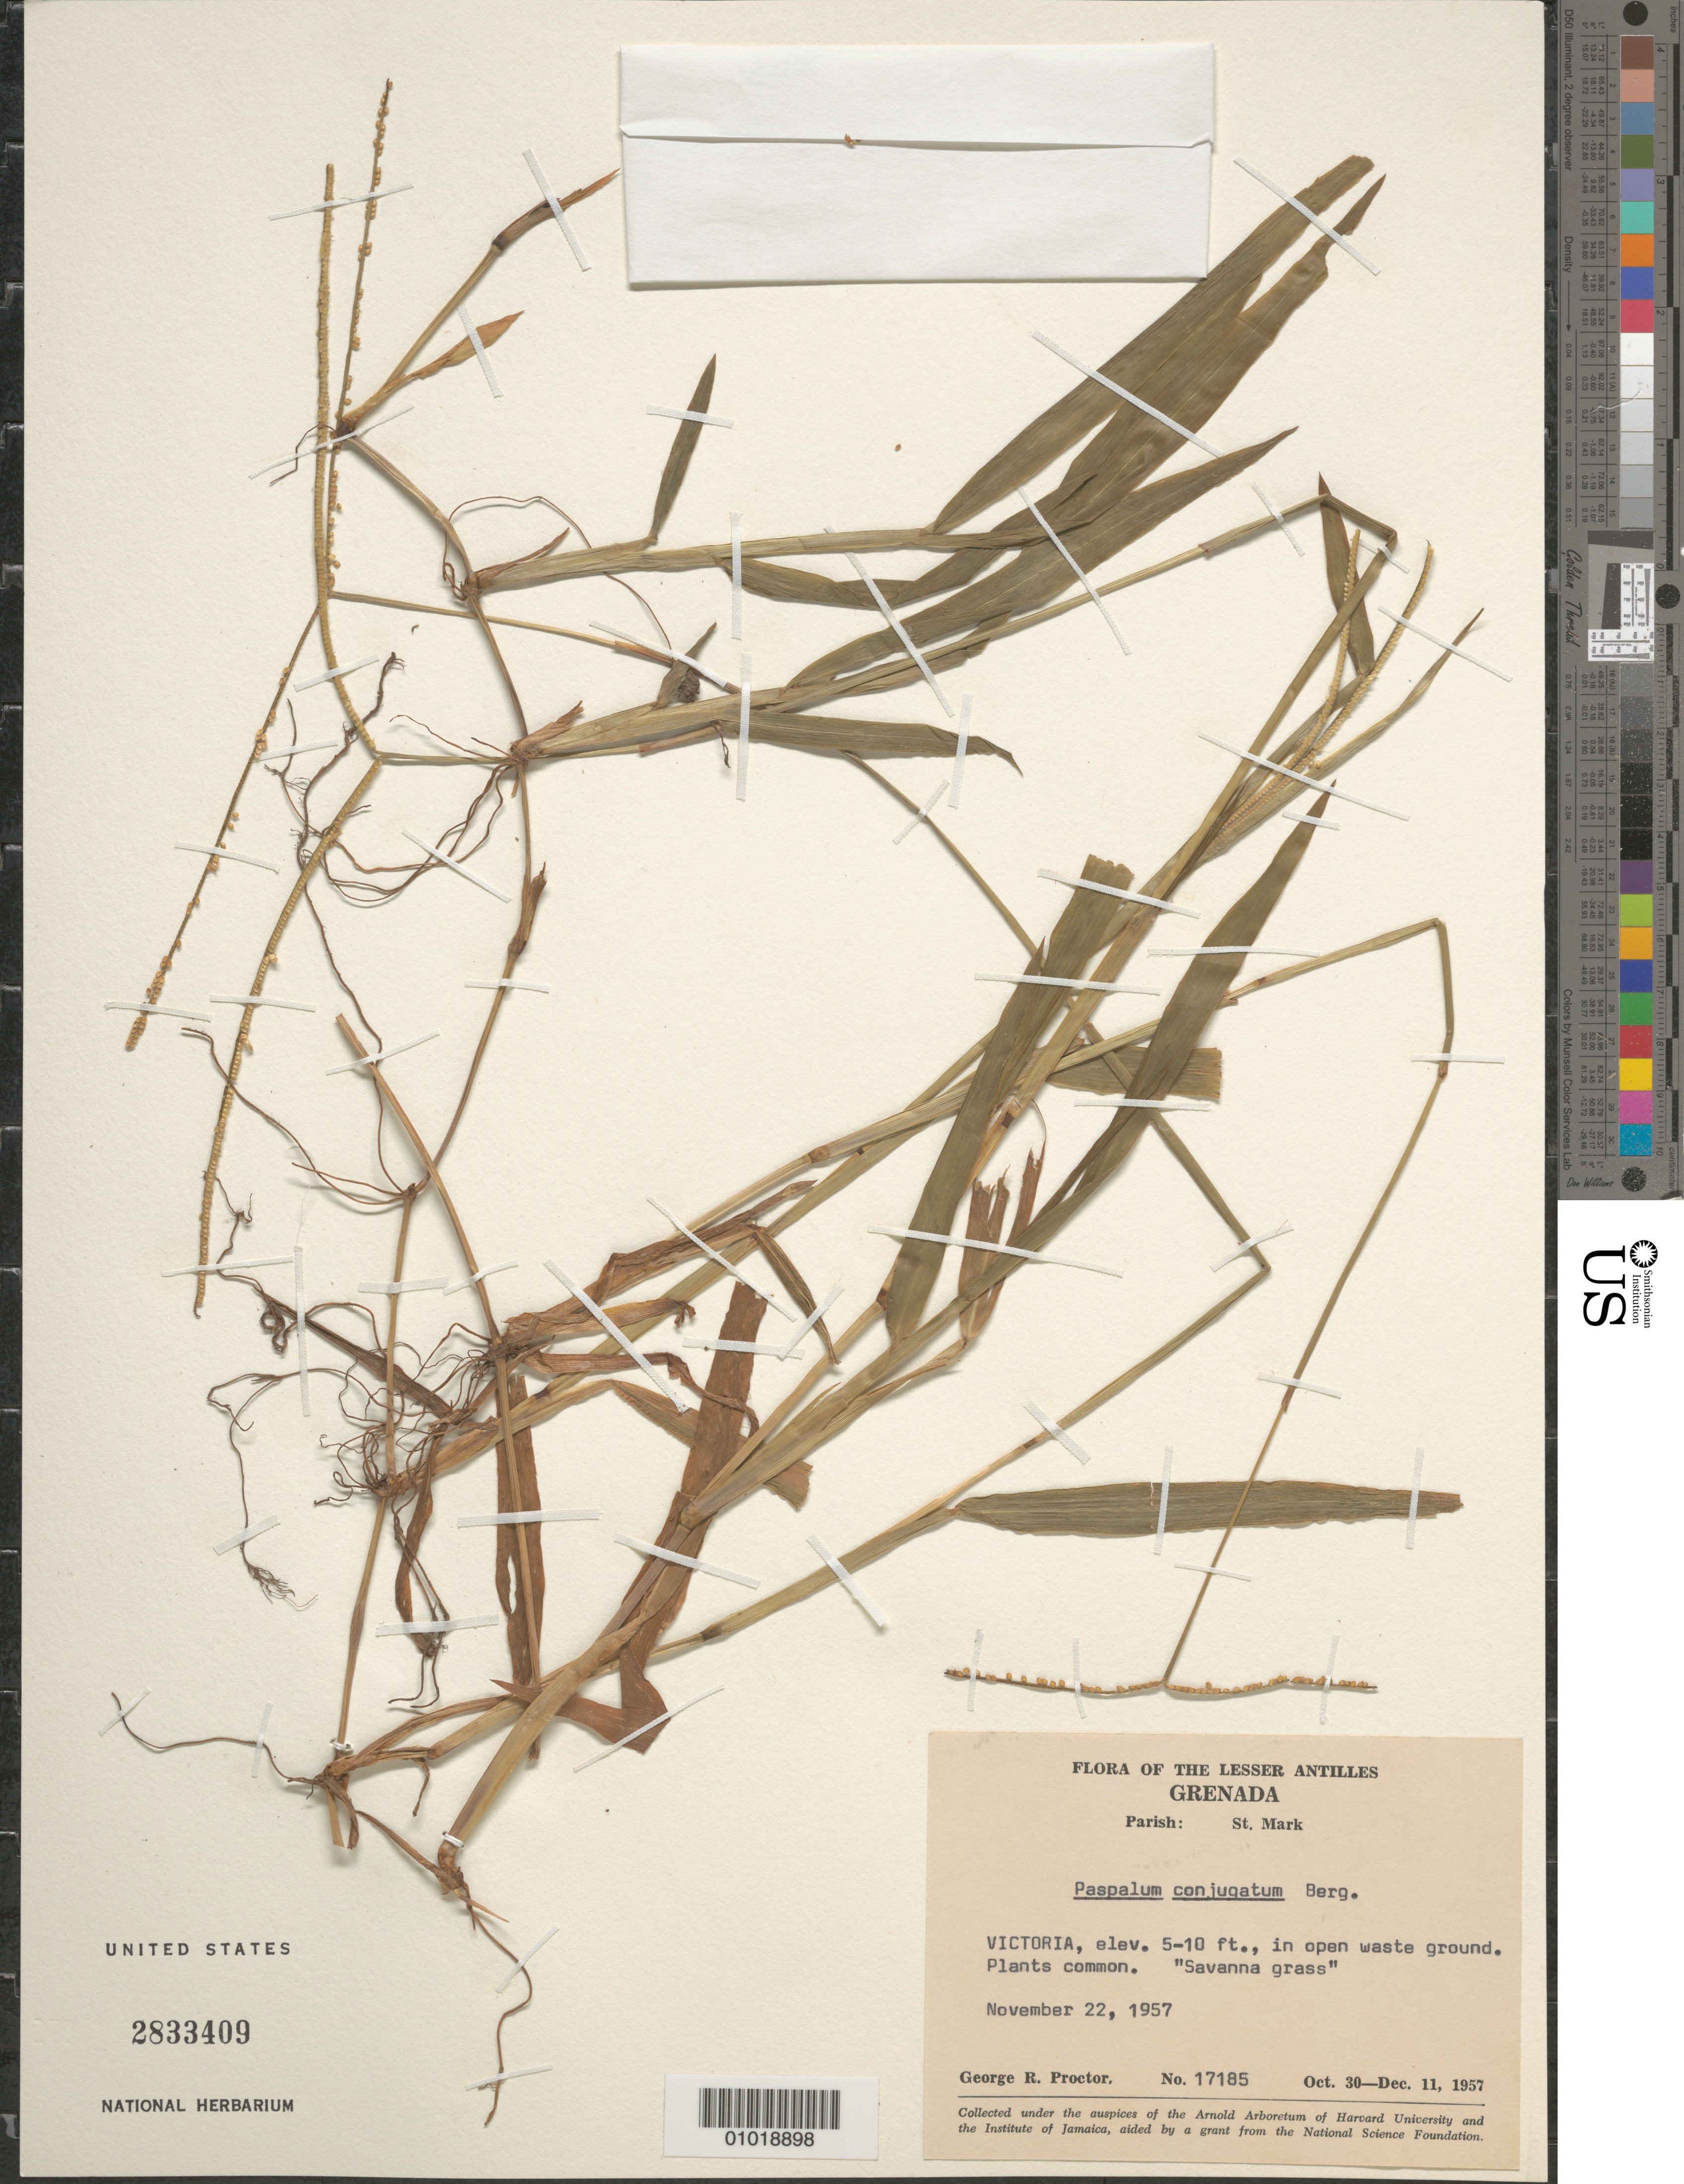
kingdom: Plantae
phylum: Tracheophyta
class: Liliopsida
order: Poales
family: Poaceae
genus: Paspalum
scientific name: Paspalum conjugatum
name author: P.J. Bergius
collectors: G. R. Proctor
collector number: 17185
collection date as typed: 30 Oct 1957 to 11 Dec 1957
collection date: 1957-10-30/1957-12-11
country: Grenada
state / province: Saint Mark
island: Grenada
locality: Victoria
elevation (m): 2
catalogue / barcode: US 2833409